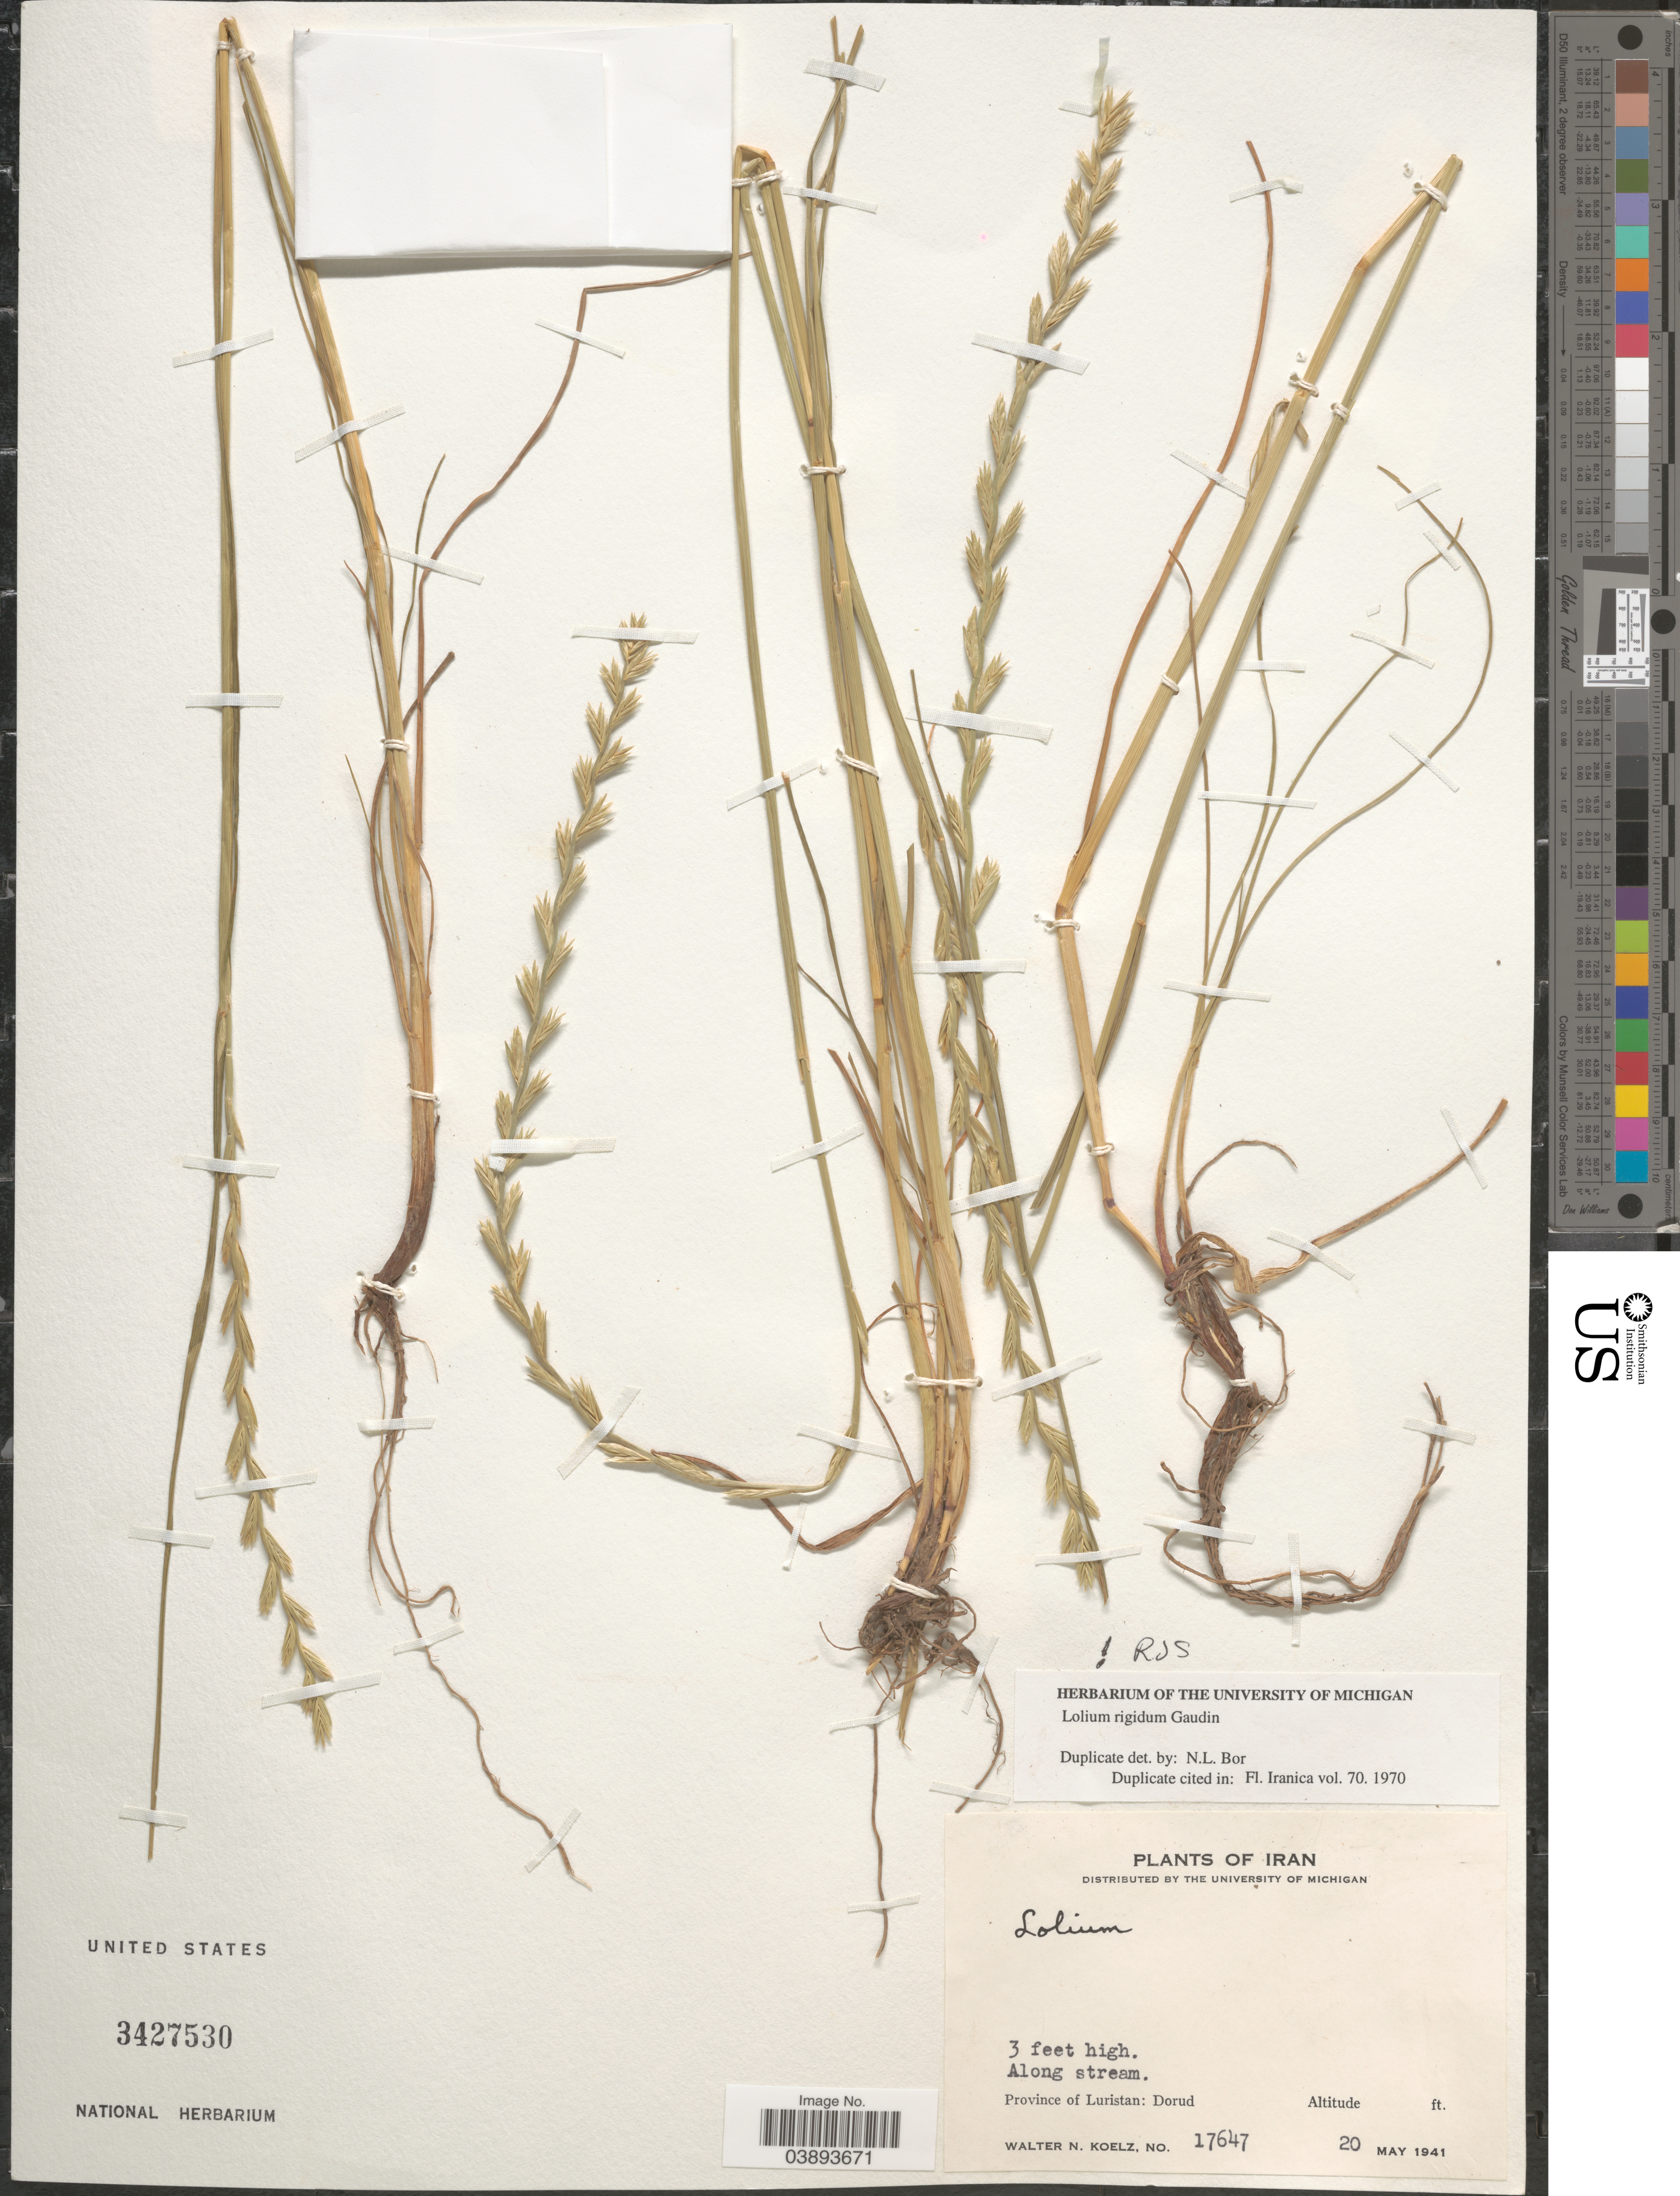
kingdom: Plantae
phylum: Tracheophyta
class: Liliopsida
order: Poales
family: Poaceae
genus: Lolium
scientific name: Lolium rigidum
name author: Gaudin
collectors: W. N. Koelz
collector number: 17647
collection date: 1941-05-20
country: Iran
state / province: Lorestan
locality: Along stream. Province of Luristan: Dorud.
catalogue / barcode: US 3427530